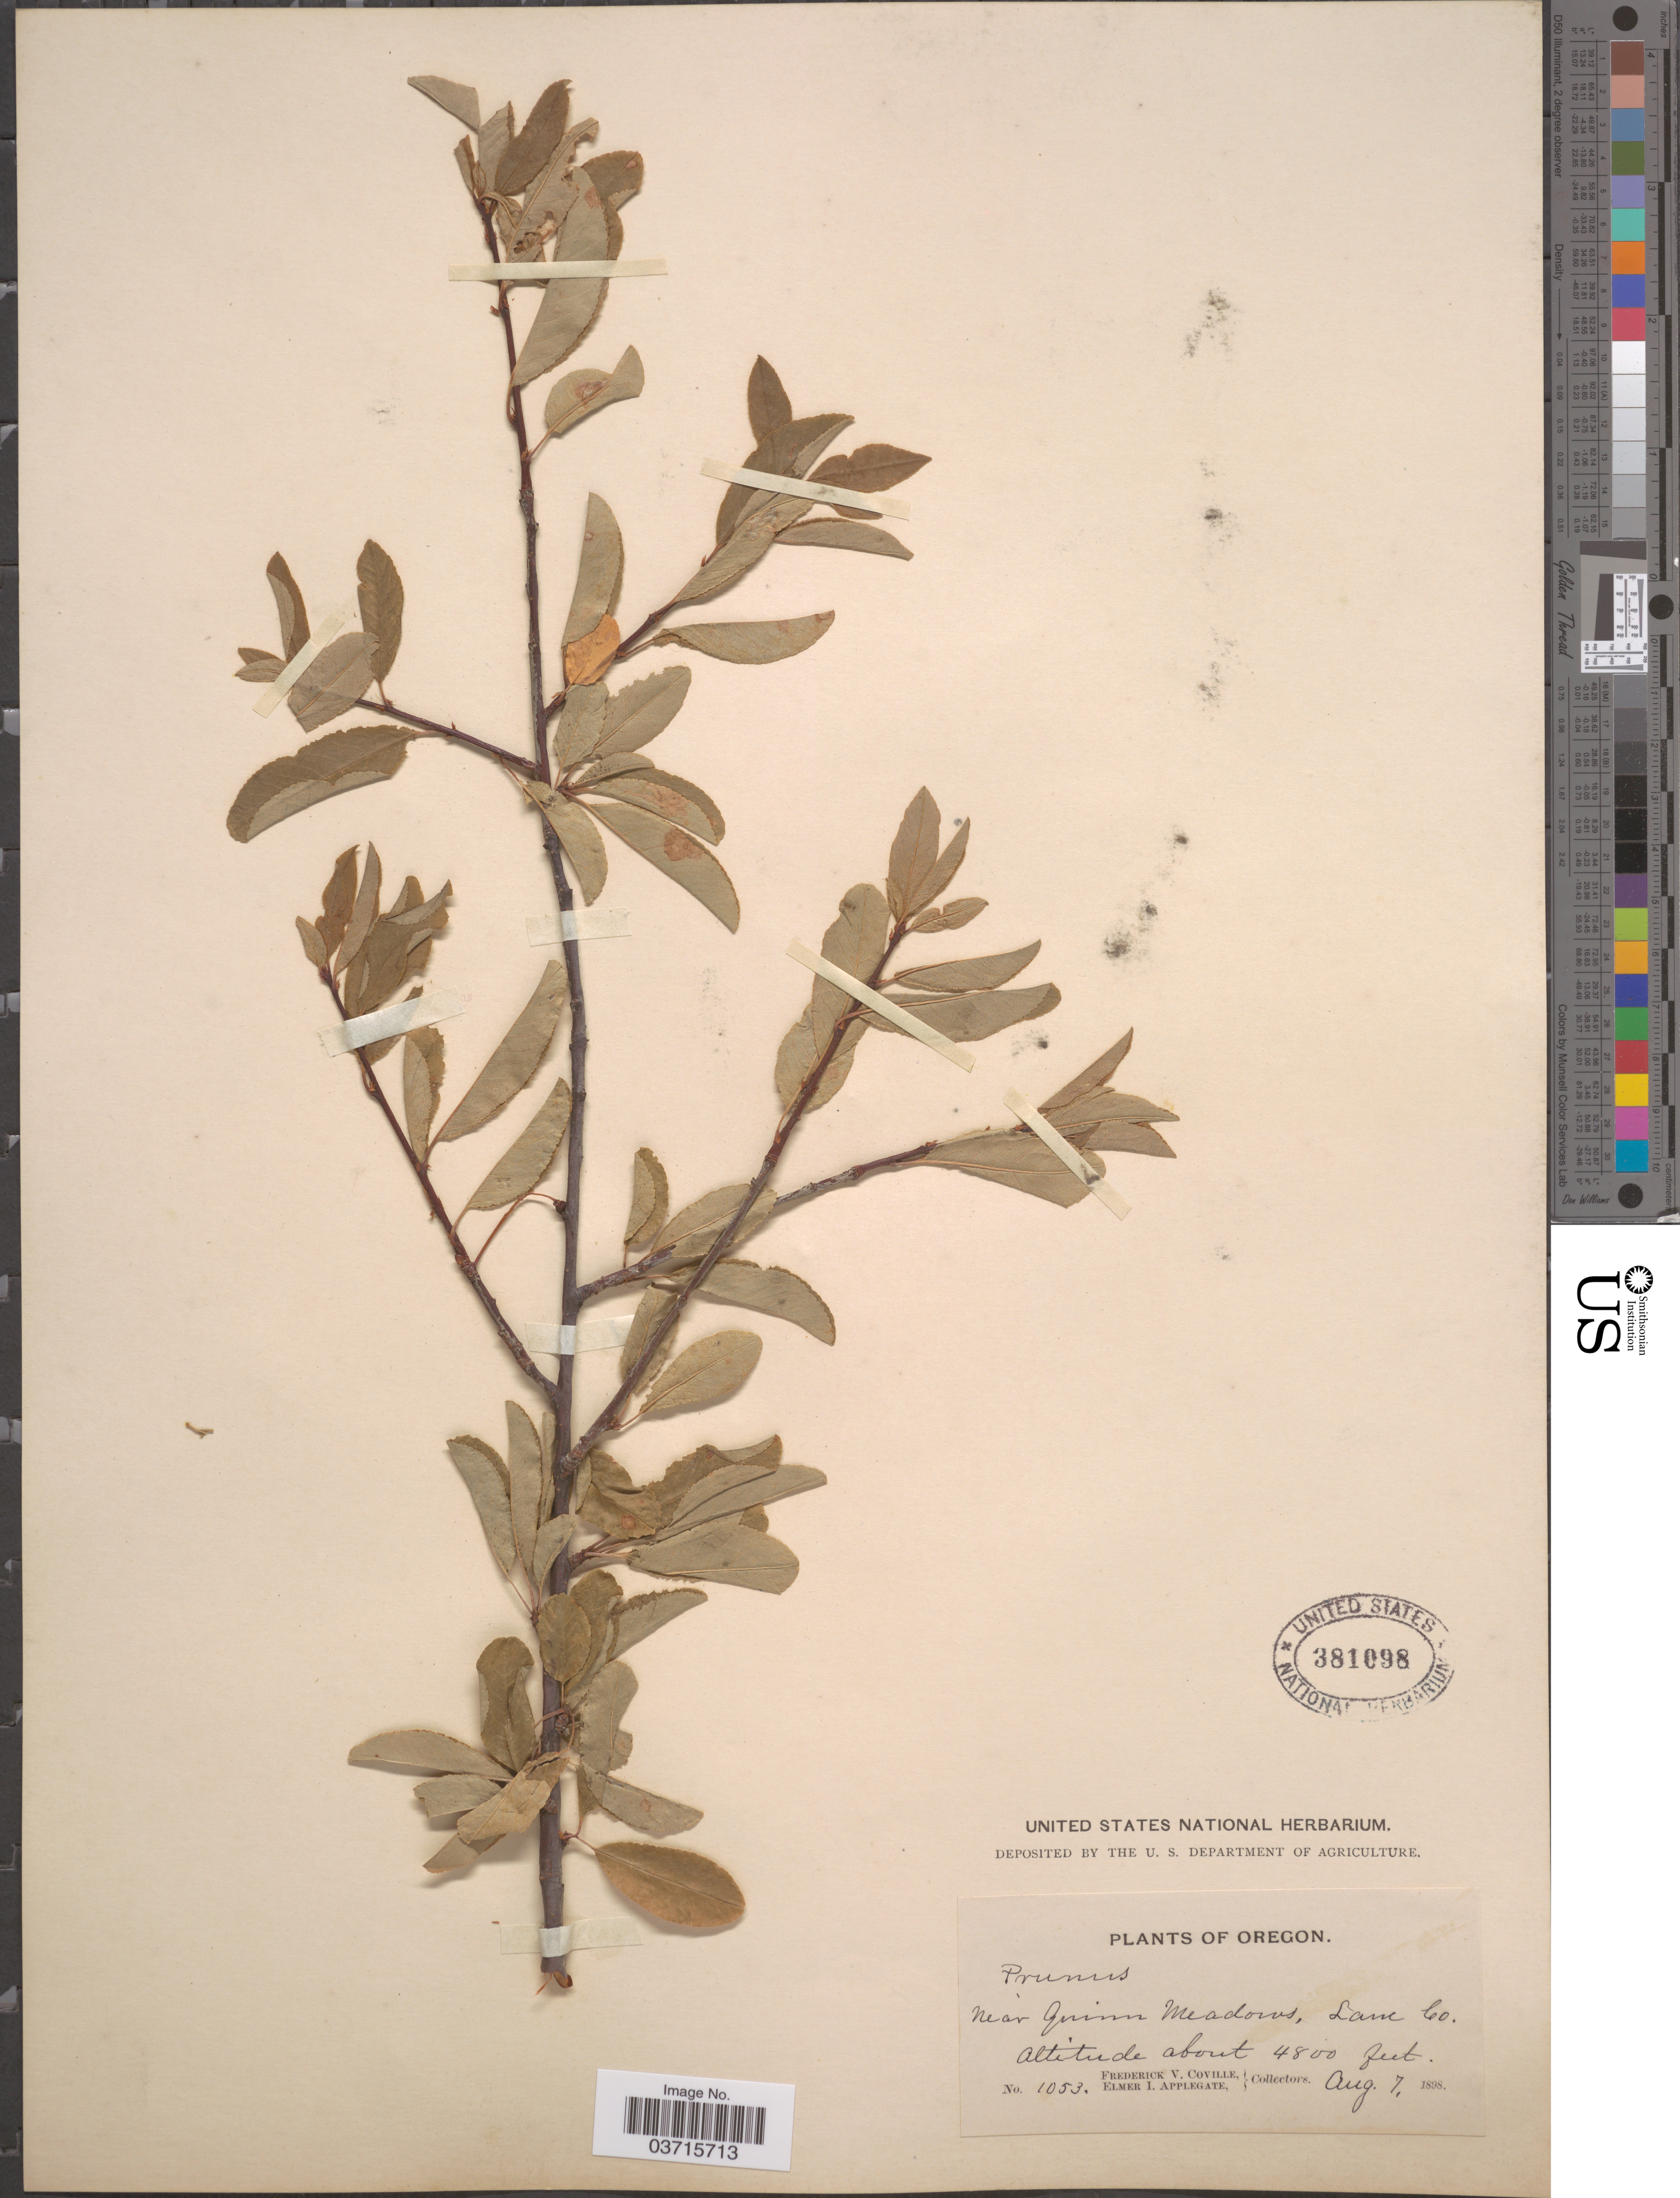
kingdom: Plantae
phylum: Tracheophyta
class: Magnoliopsida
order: Rosales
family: Rosaceae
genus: Prunus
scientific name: Prunus emarginata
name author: (Douglas ex Hook.) Eaton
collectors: F. V. Coville & E. I. Applegate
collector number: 1053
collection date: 1898-08-07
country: United States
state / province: Oregon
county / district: Lane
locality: Near Quinn Meadows, Lane Co.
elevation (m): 1463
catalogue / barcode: US 381098